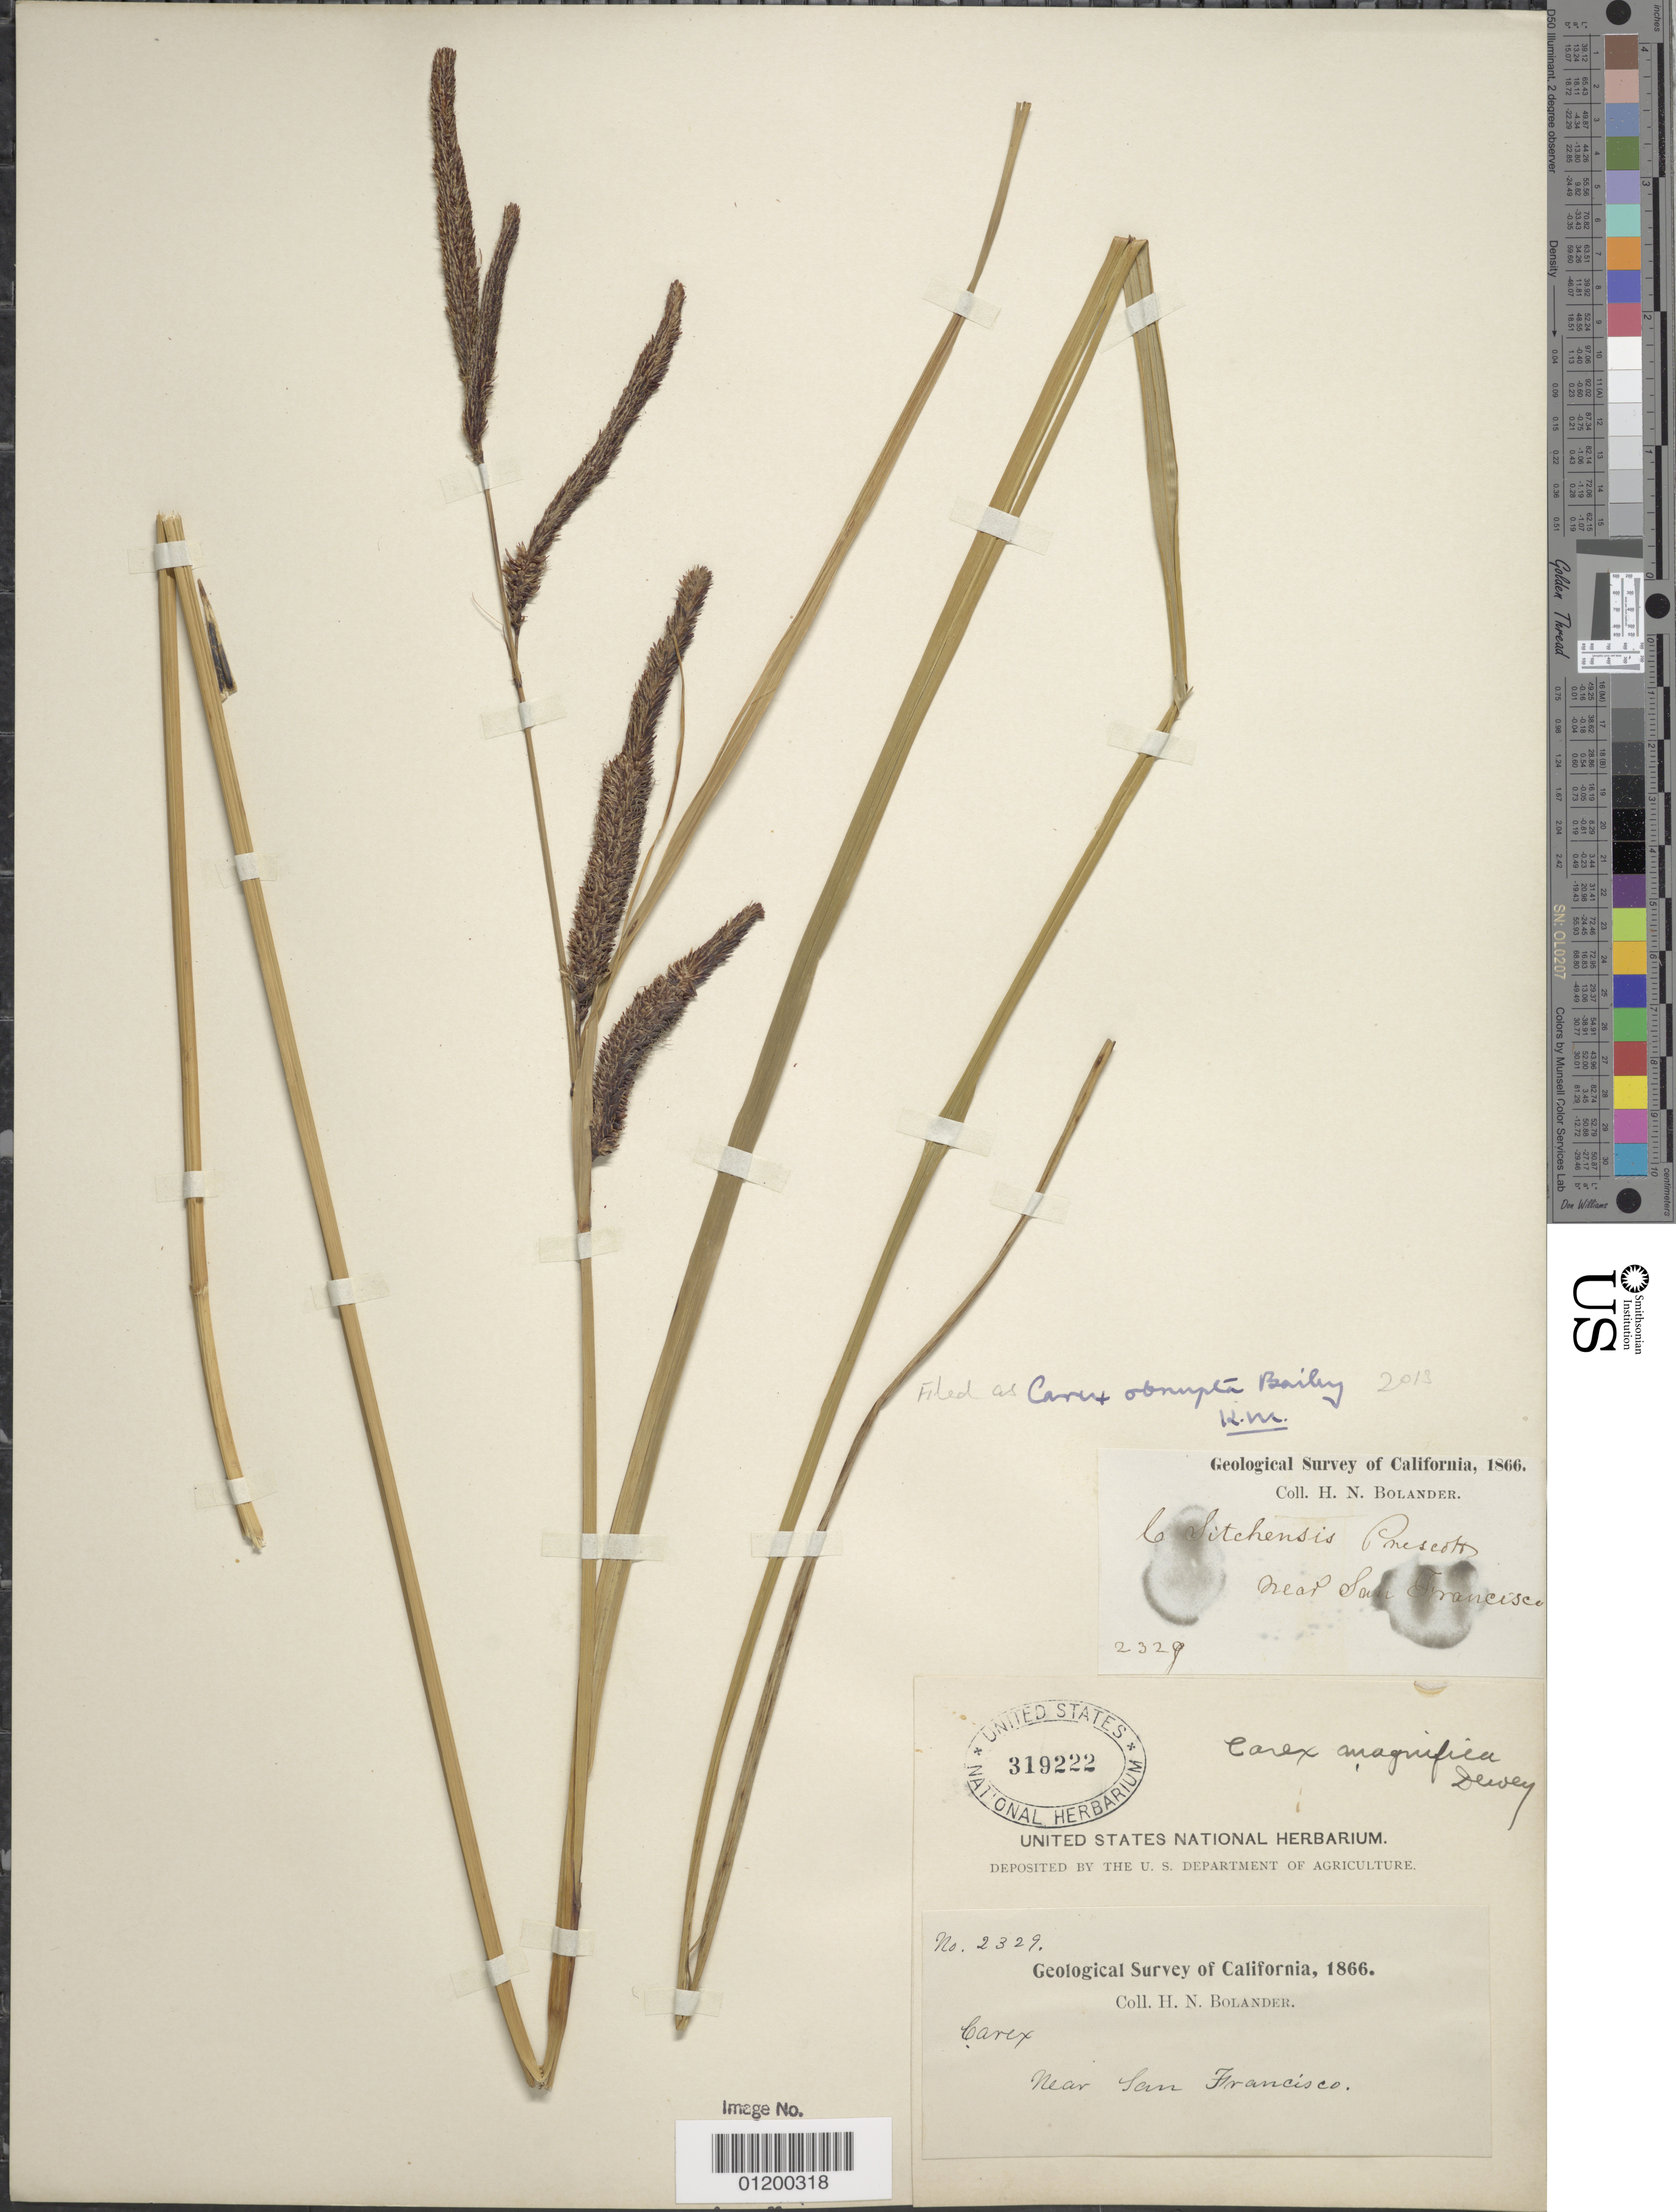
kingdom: Plantae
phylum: Tracheophyta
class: Liliopsida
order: Poales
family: Cyperaceae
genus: Carex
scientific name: Carex obnupta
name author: L.H. Bailey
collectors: H. Bolander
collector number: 2329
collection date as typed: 1866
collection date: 1866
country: United States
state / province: California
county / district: San Francisco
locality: San Francisco.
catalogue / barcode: US 319222